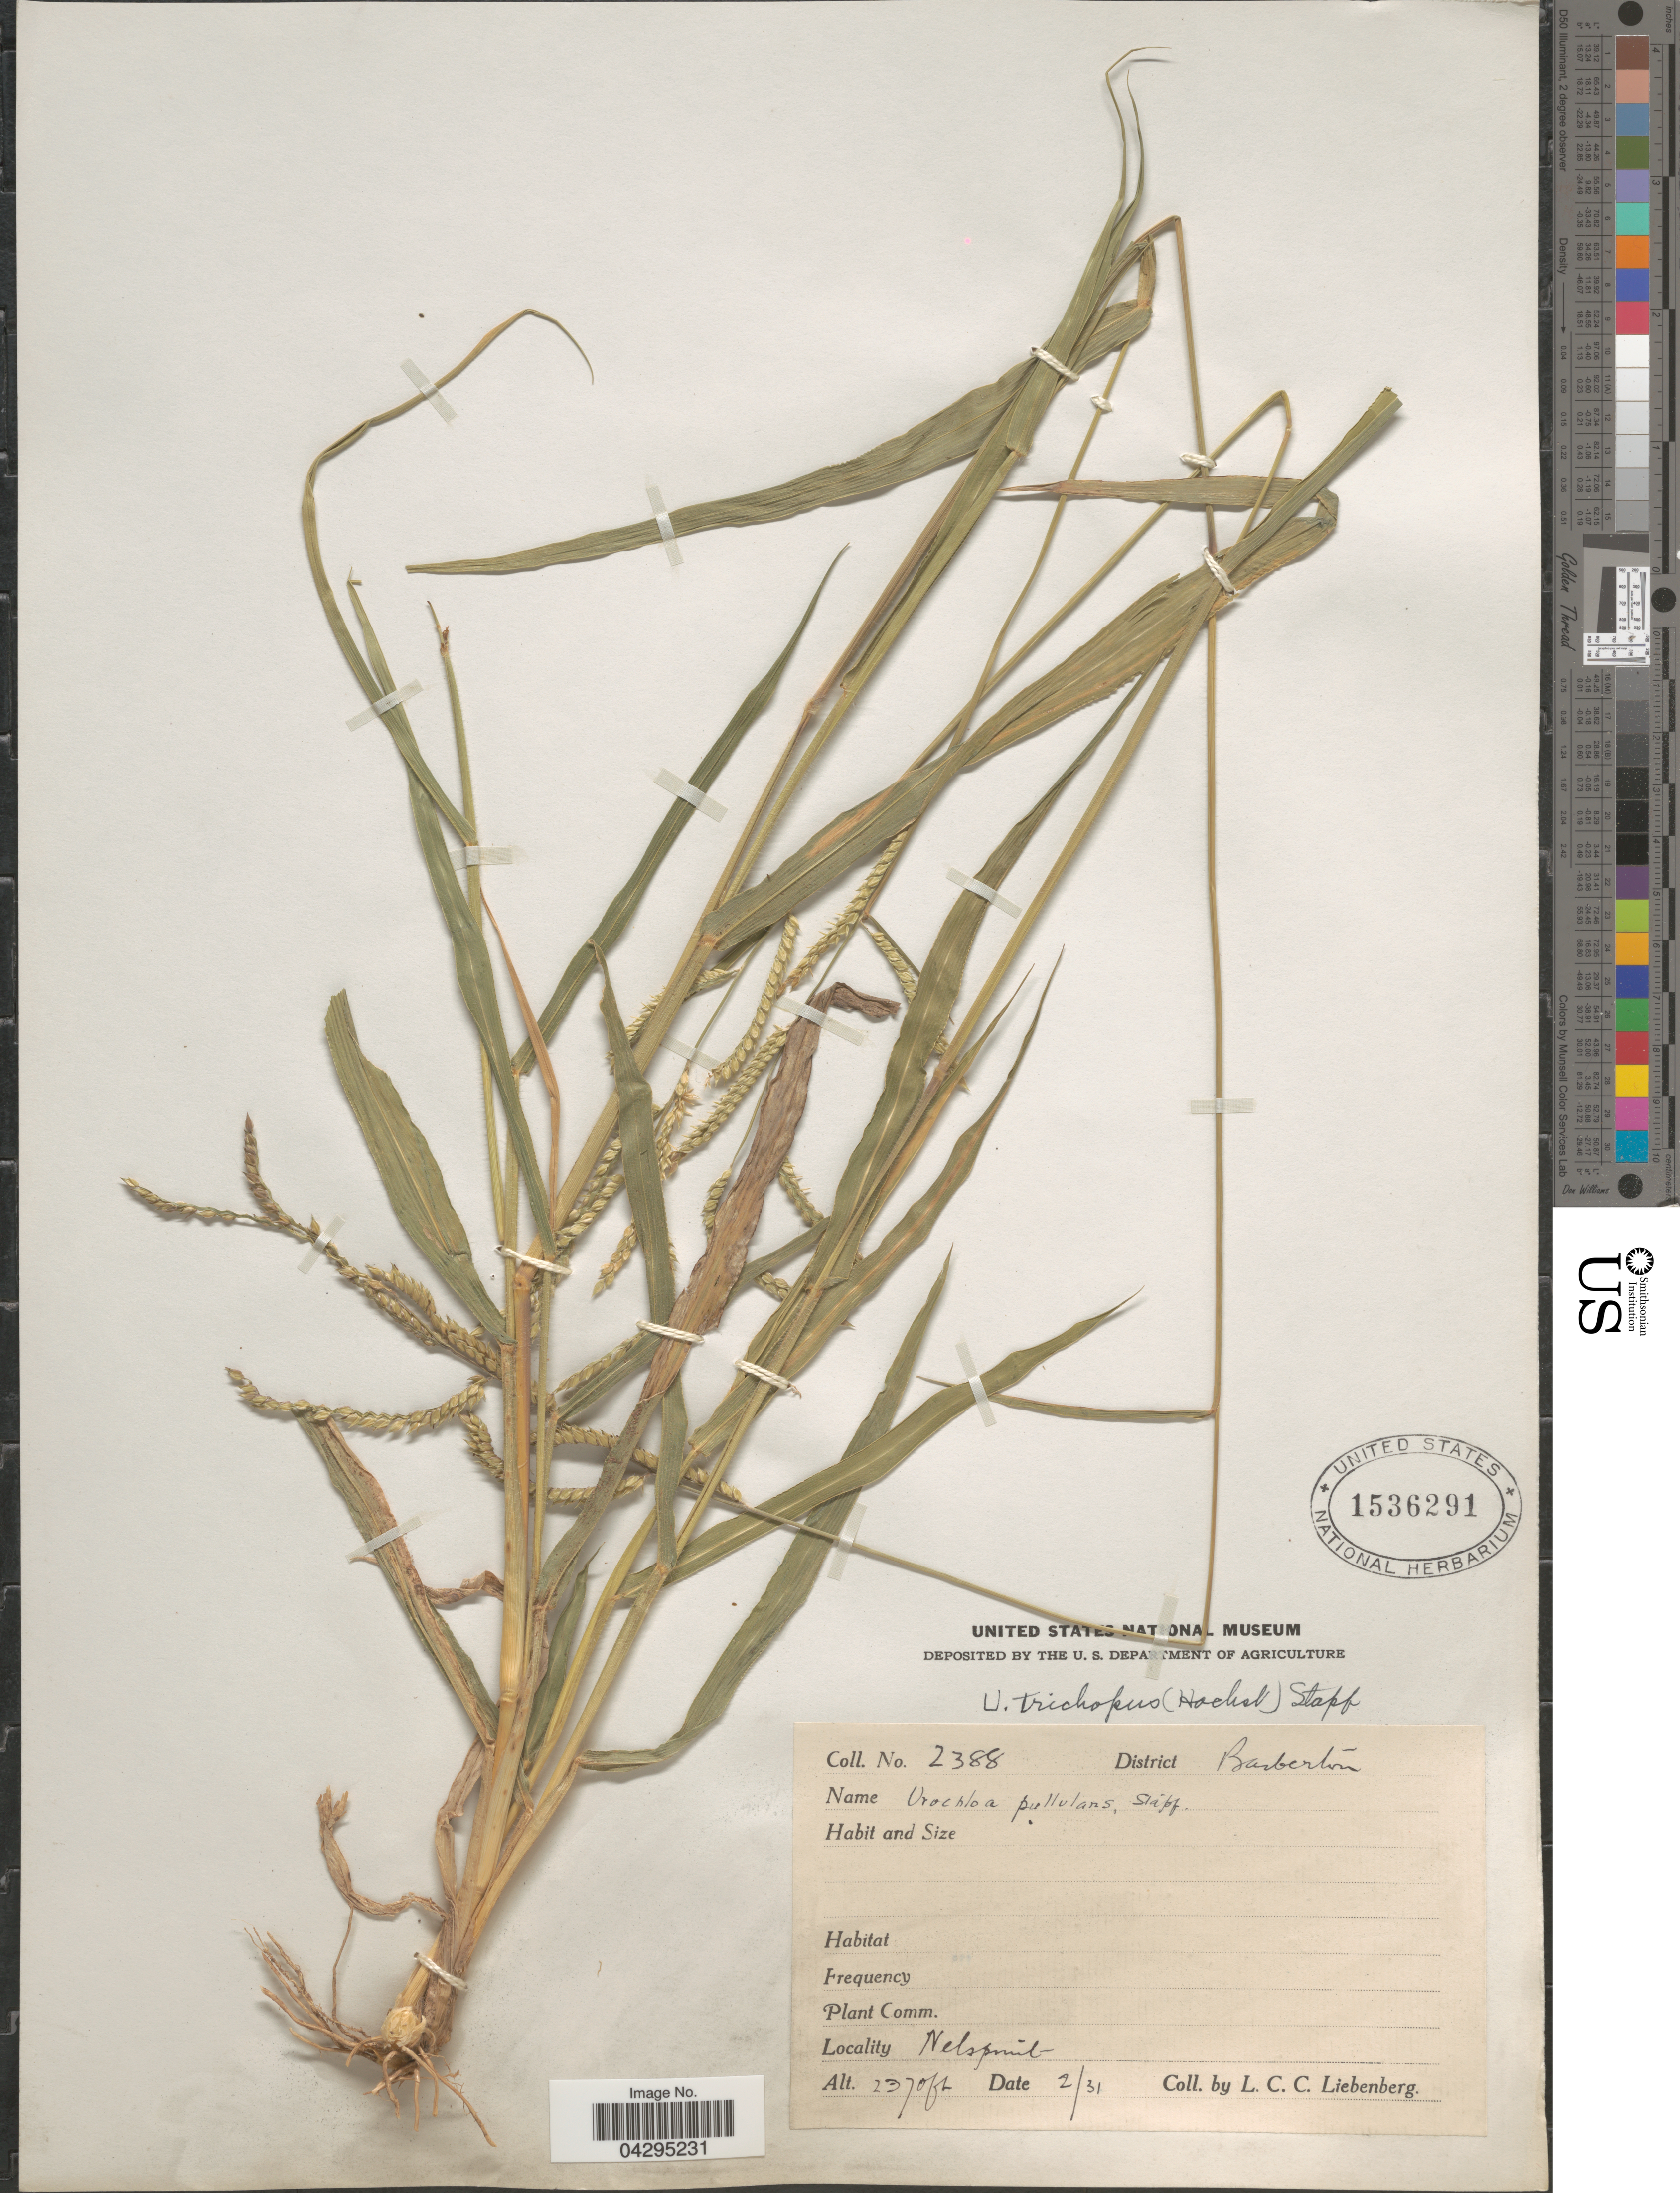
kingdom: Plantae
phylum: Tracheophyta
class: Liliopsida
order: Poales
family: Poaceae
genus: Urochloa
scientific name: Urochloa trichopus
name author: (Hochst.) Stapf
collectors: L. Liebenberg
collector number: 2388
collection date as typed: Transcribed d/m/y: /2/31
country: South Africa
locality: District Barberton. Nelspruit.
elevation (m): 418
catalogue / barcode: US 1536291